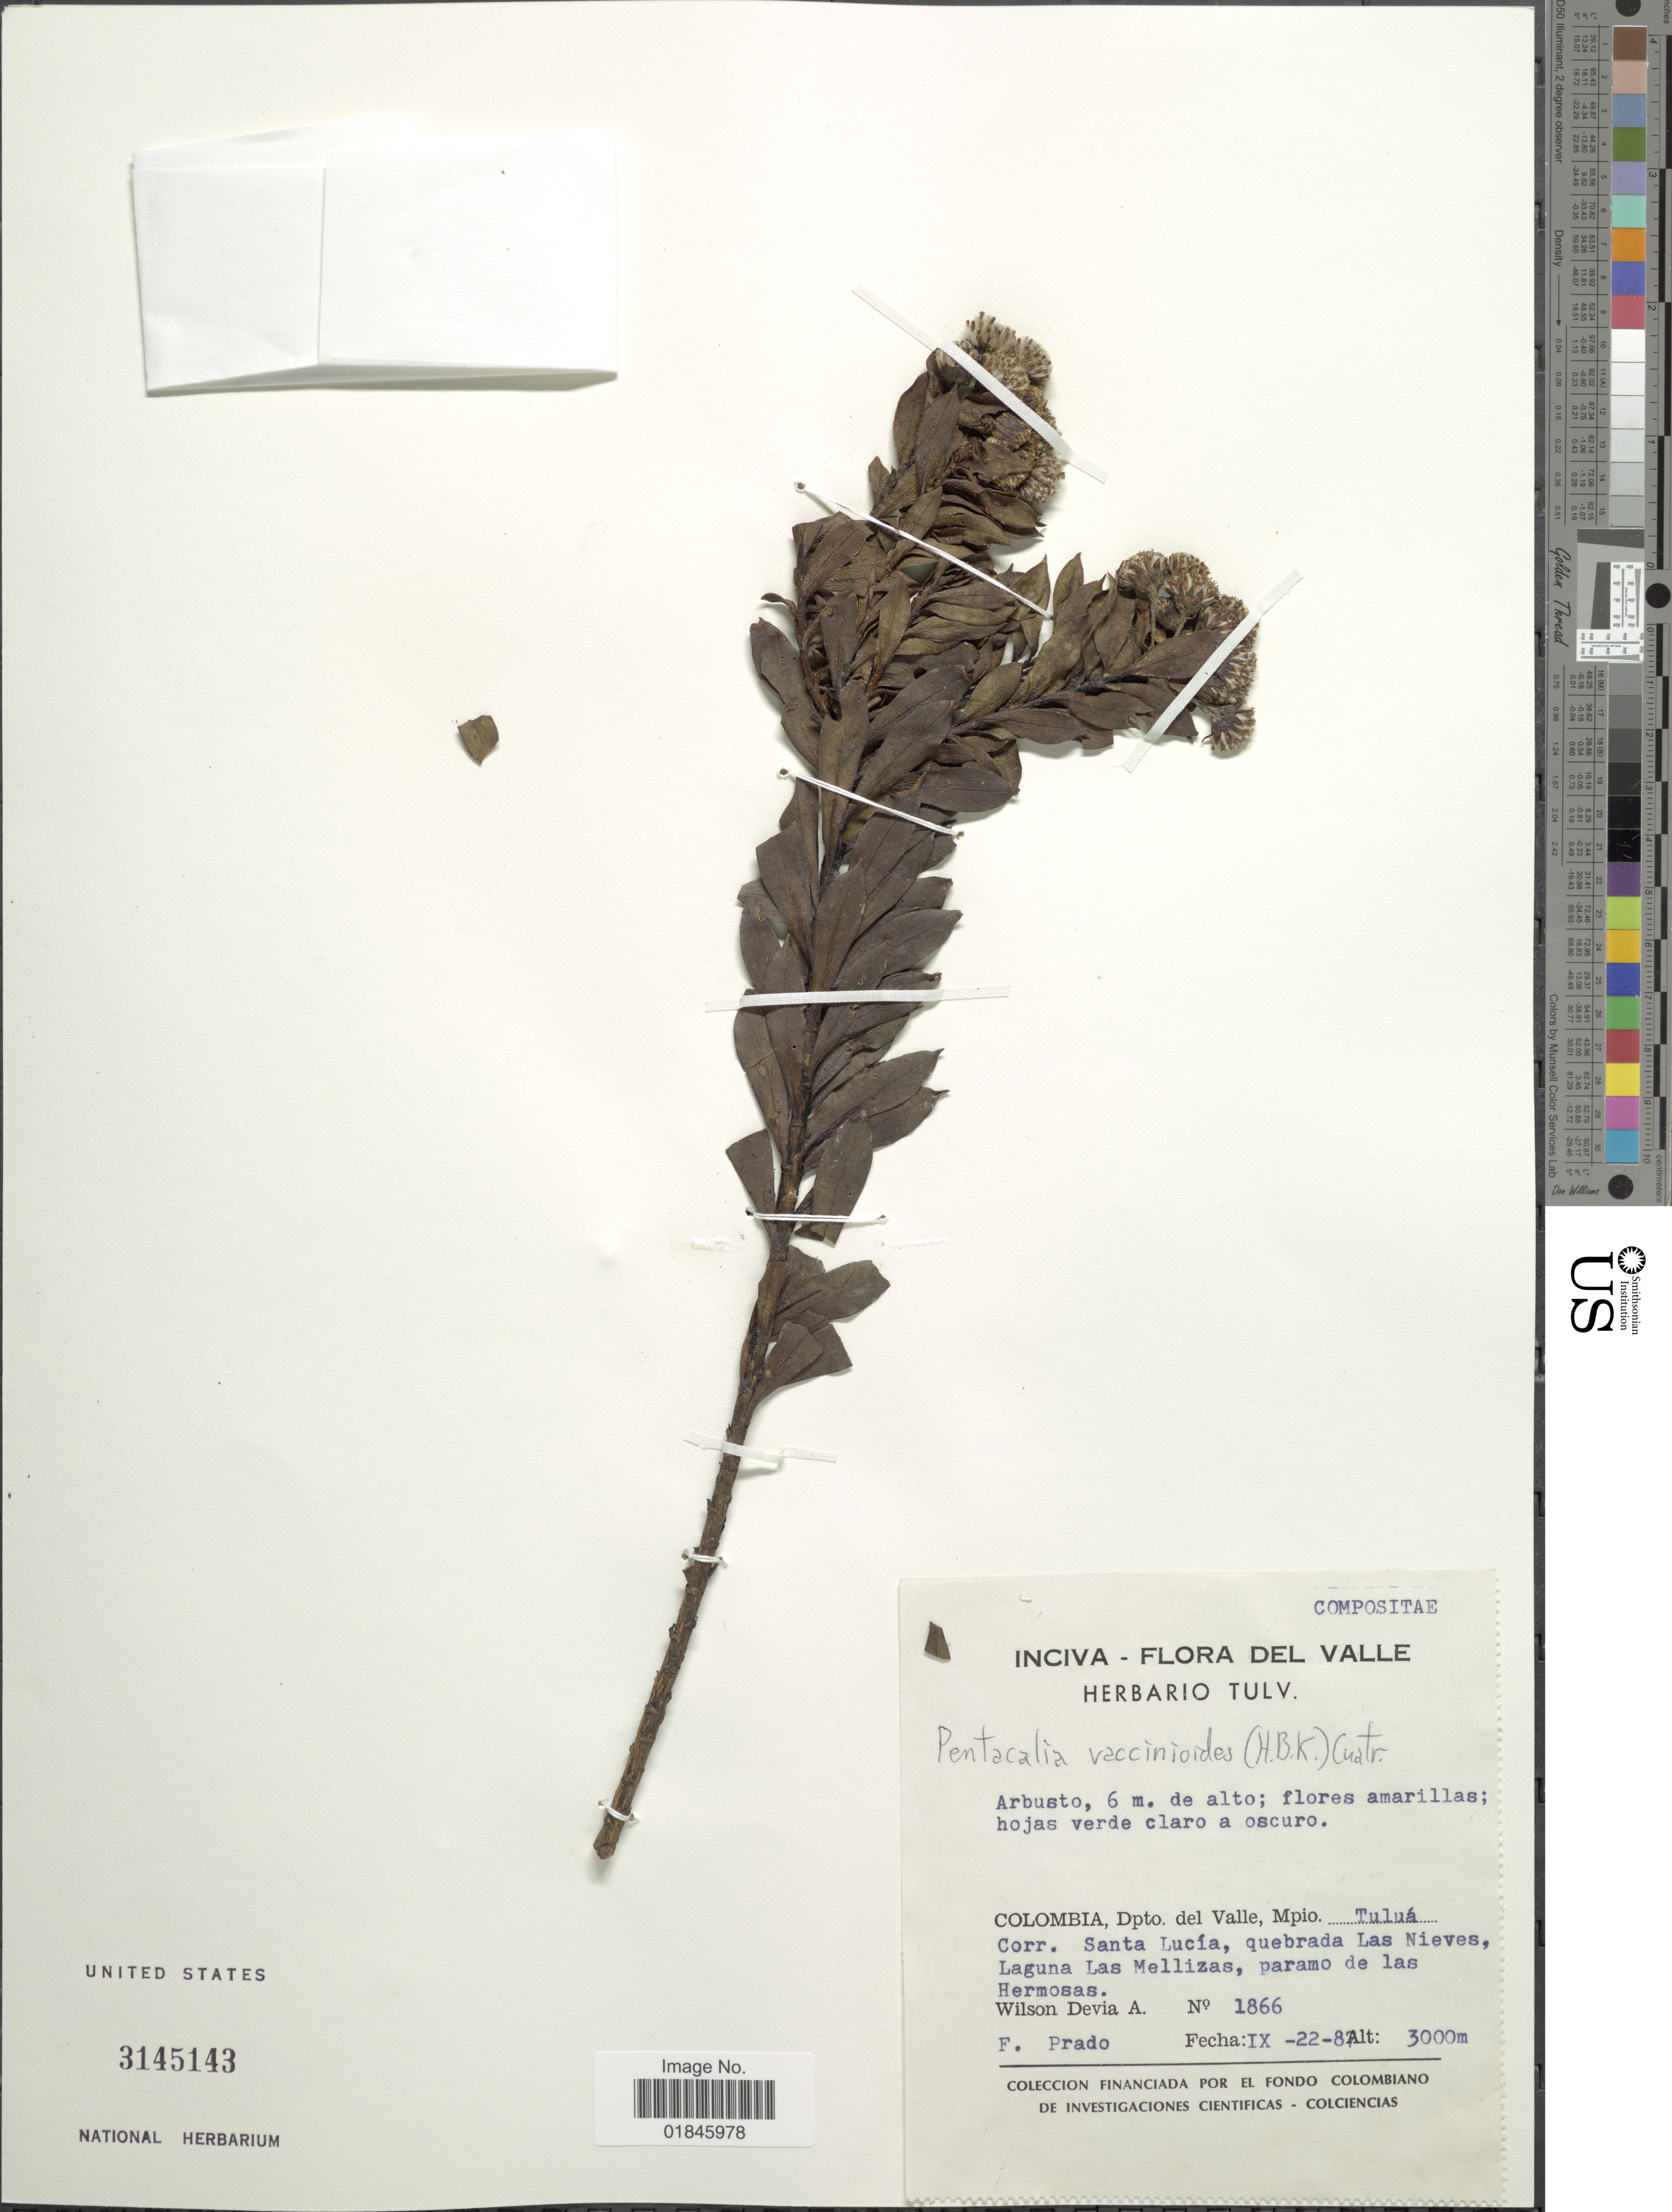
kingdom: Plantae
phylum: Tracheophyta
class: Magnoliopsida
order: Asterales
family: Asteraceae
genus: Pentacalia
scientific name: Pentacalia vaccinioides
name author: (Kunth) Cuatrec.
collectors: W. Devia A. & F. Prado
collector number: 1866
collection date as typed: Transcribed d/m/y: 22/9/87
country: Colombia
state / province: Valle del Cauca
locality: Colombia, Dpto. del Valle, Mpio. Tuluá. Corr. Santa Lucía, quebrada Las Nieves, Laguna Las Mellizas, paramo de las Hermosas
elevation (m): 3000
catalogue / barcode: US 3145143